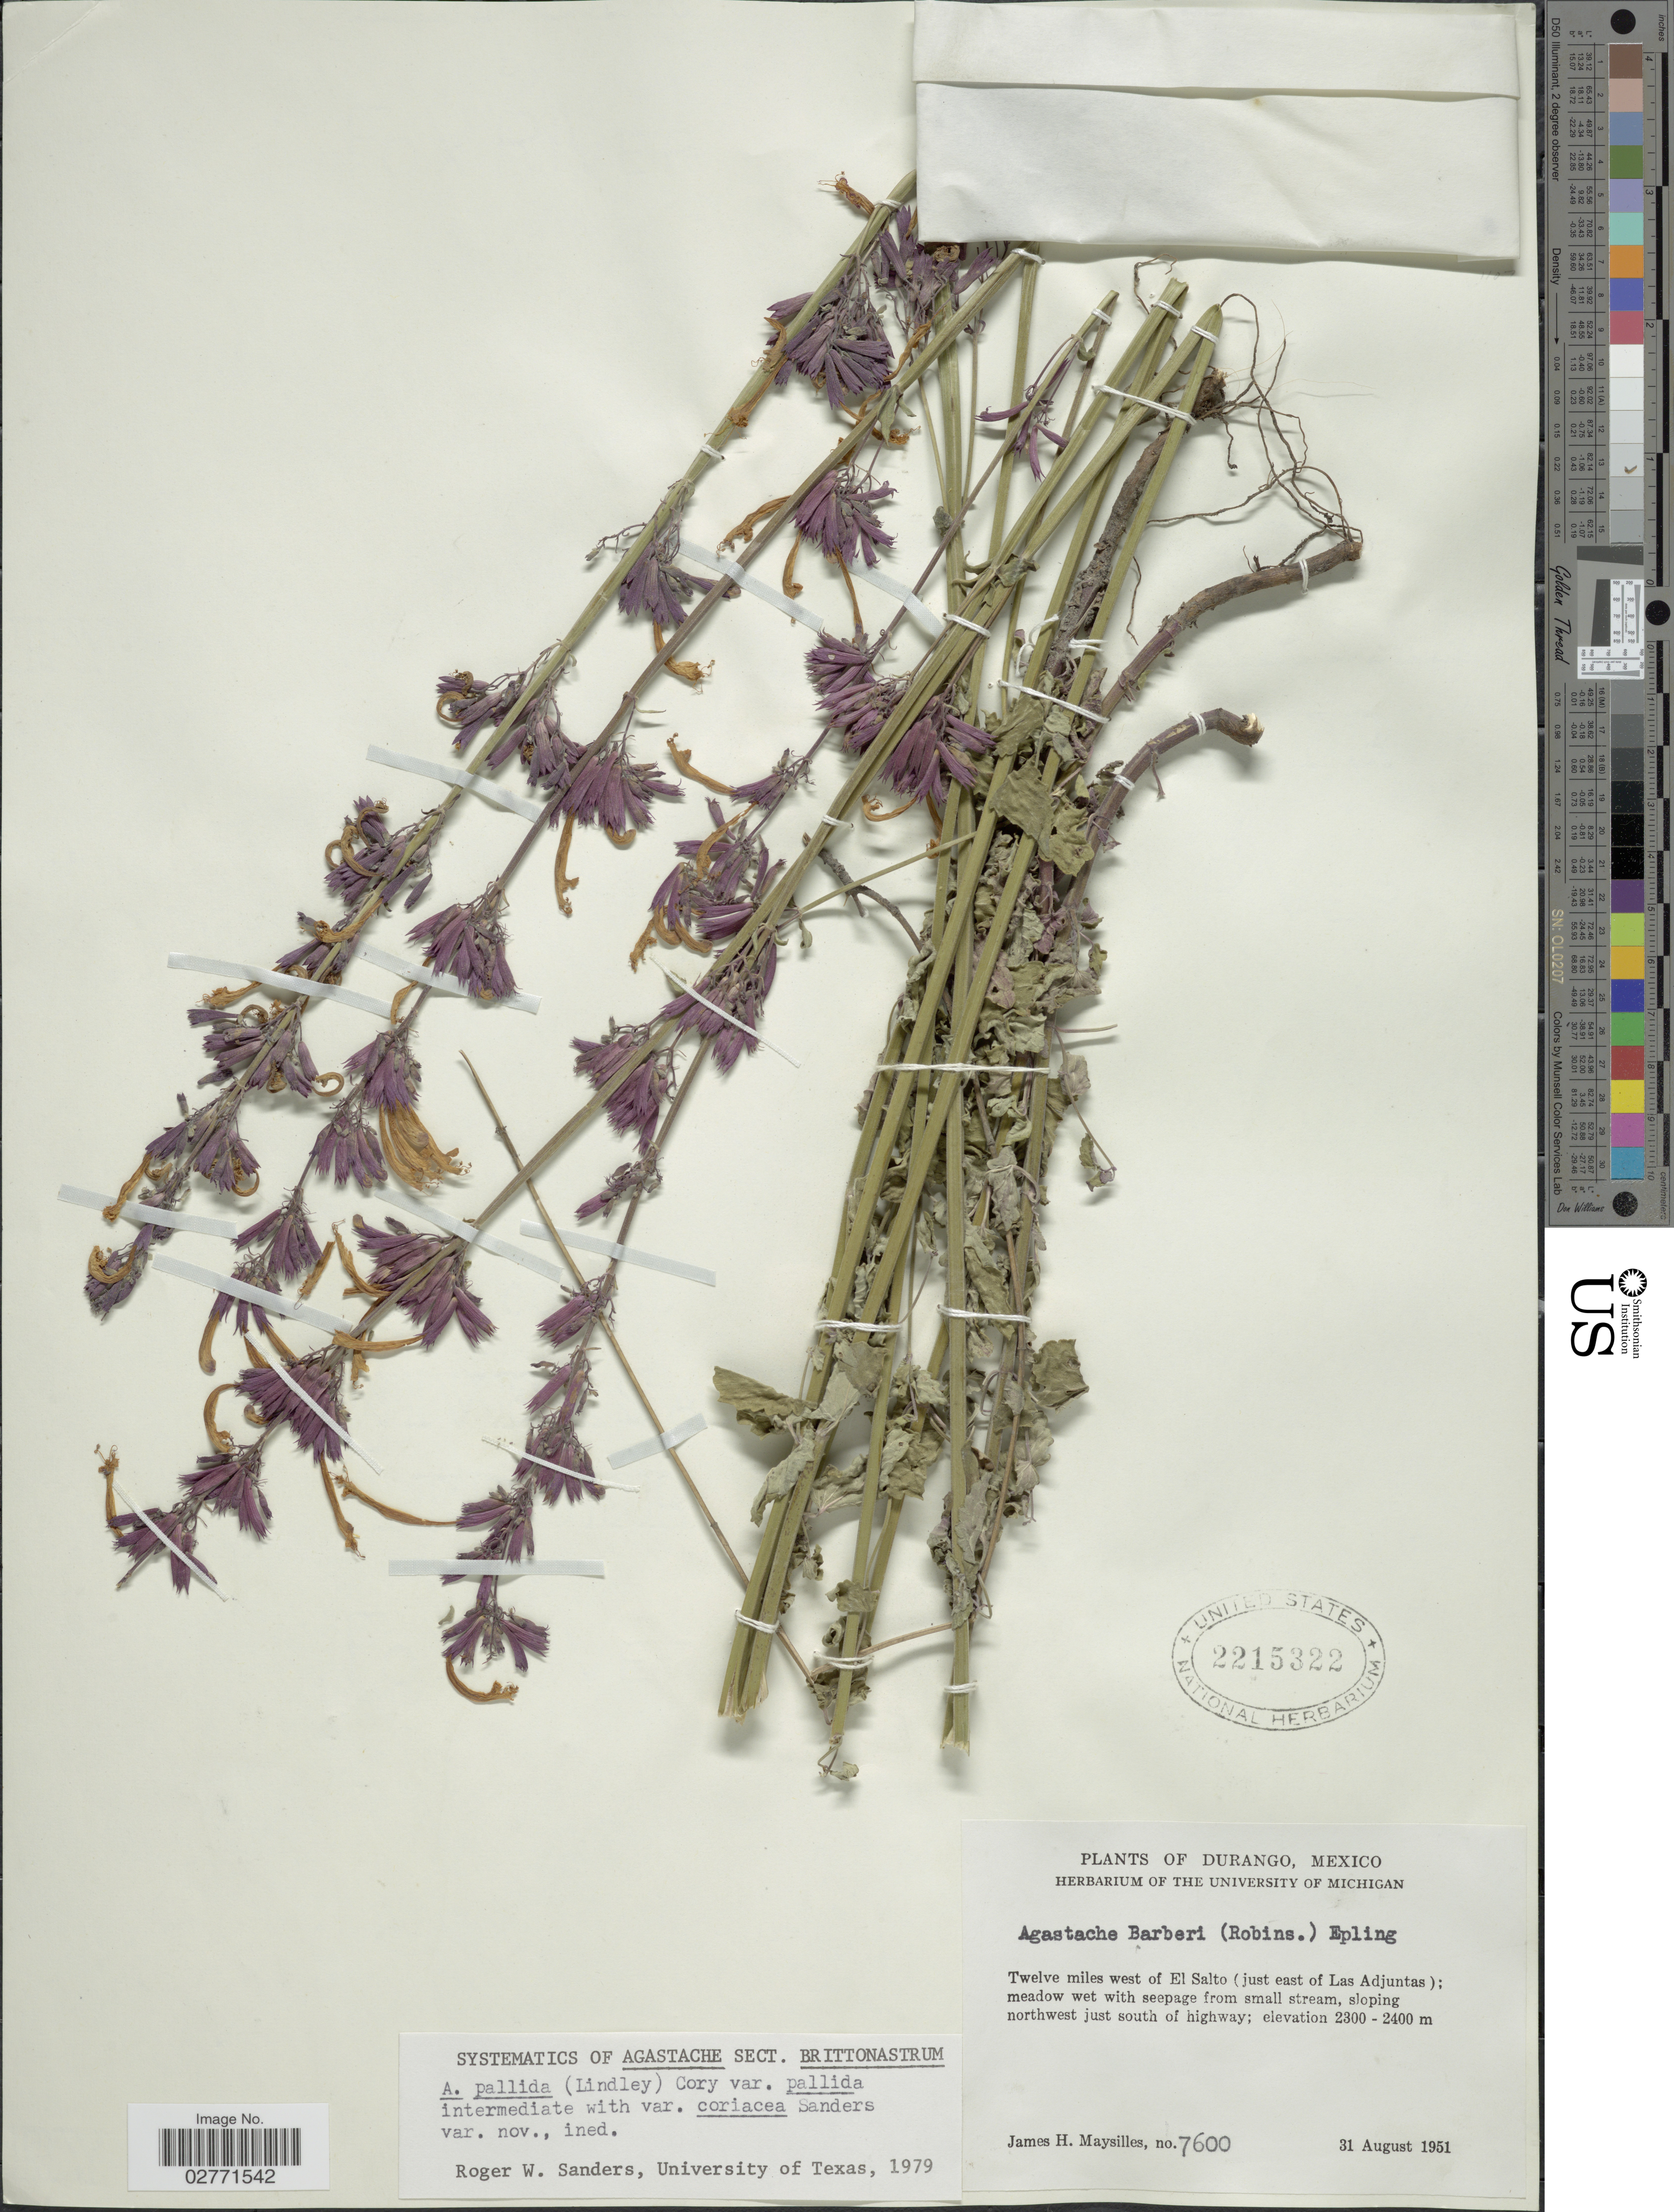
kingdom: Plantae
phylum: Tracheophyta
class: Magnoliopsida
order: Lamiales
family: Lamiaceae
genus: Agastache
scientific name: Agastache pallida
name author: (Lindl.) Cory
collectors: J. Maysilles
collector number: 7600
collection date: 1951-08-31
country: Mexico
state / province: Durango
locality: Twelve miles west of El Salto (just east of Las Adjuntas); meadow wet with seepage from small stream, sloping northwest just south of highway.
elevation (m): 2300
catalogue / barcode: US 2215322